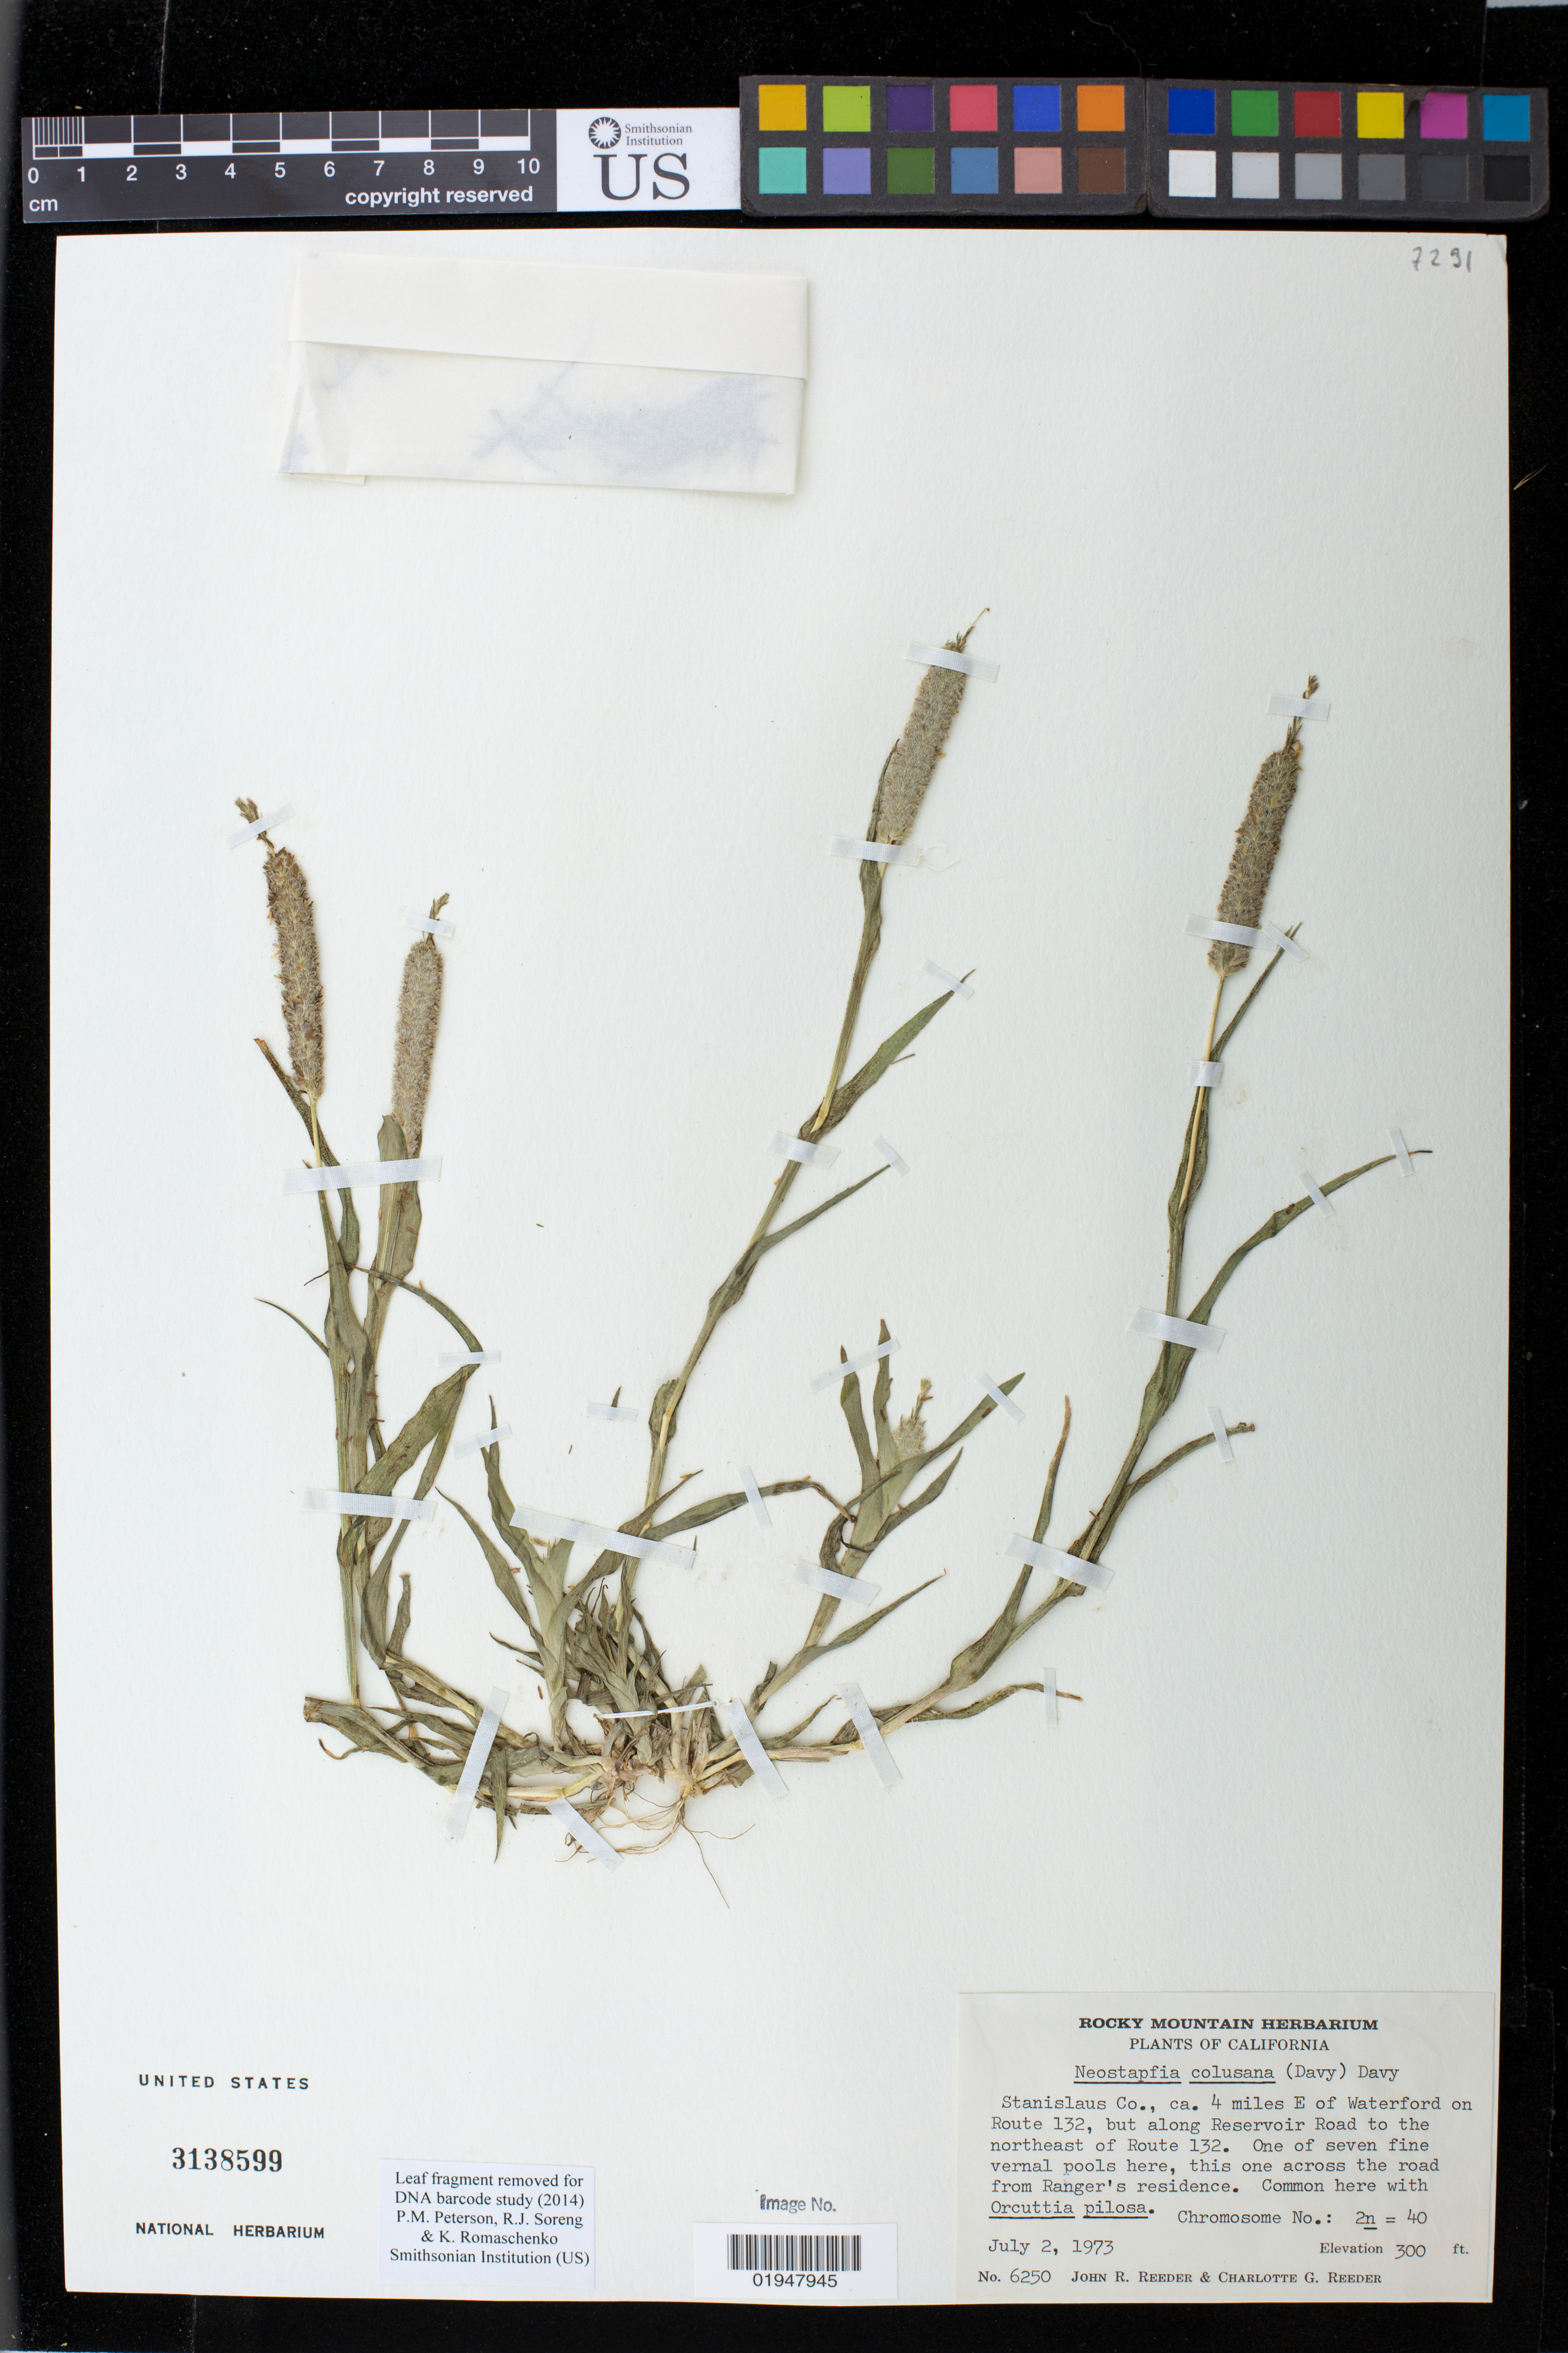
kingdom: Plantae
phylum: Tracheophyta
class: Liliopsida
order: Poales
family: Poaceae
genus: Neostapfia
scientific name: Neostapfia colusana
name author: (Burtt Davy) Burtt Davy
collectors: J. R. Reeder & C. G. Reeder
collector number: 6250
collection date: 1973-07-02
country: United States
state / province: California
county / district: Stanislaus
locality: ca. 4 miles E of Waterford on Route 132, but along Reservoir Road to the northeast of Route 132. One of seven fine vernal pools here, this one across the road from Ranger's residence.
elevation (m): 91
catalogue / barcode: US 3138599